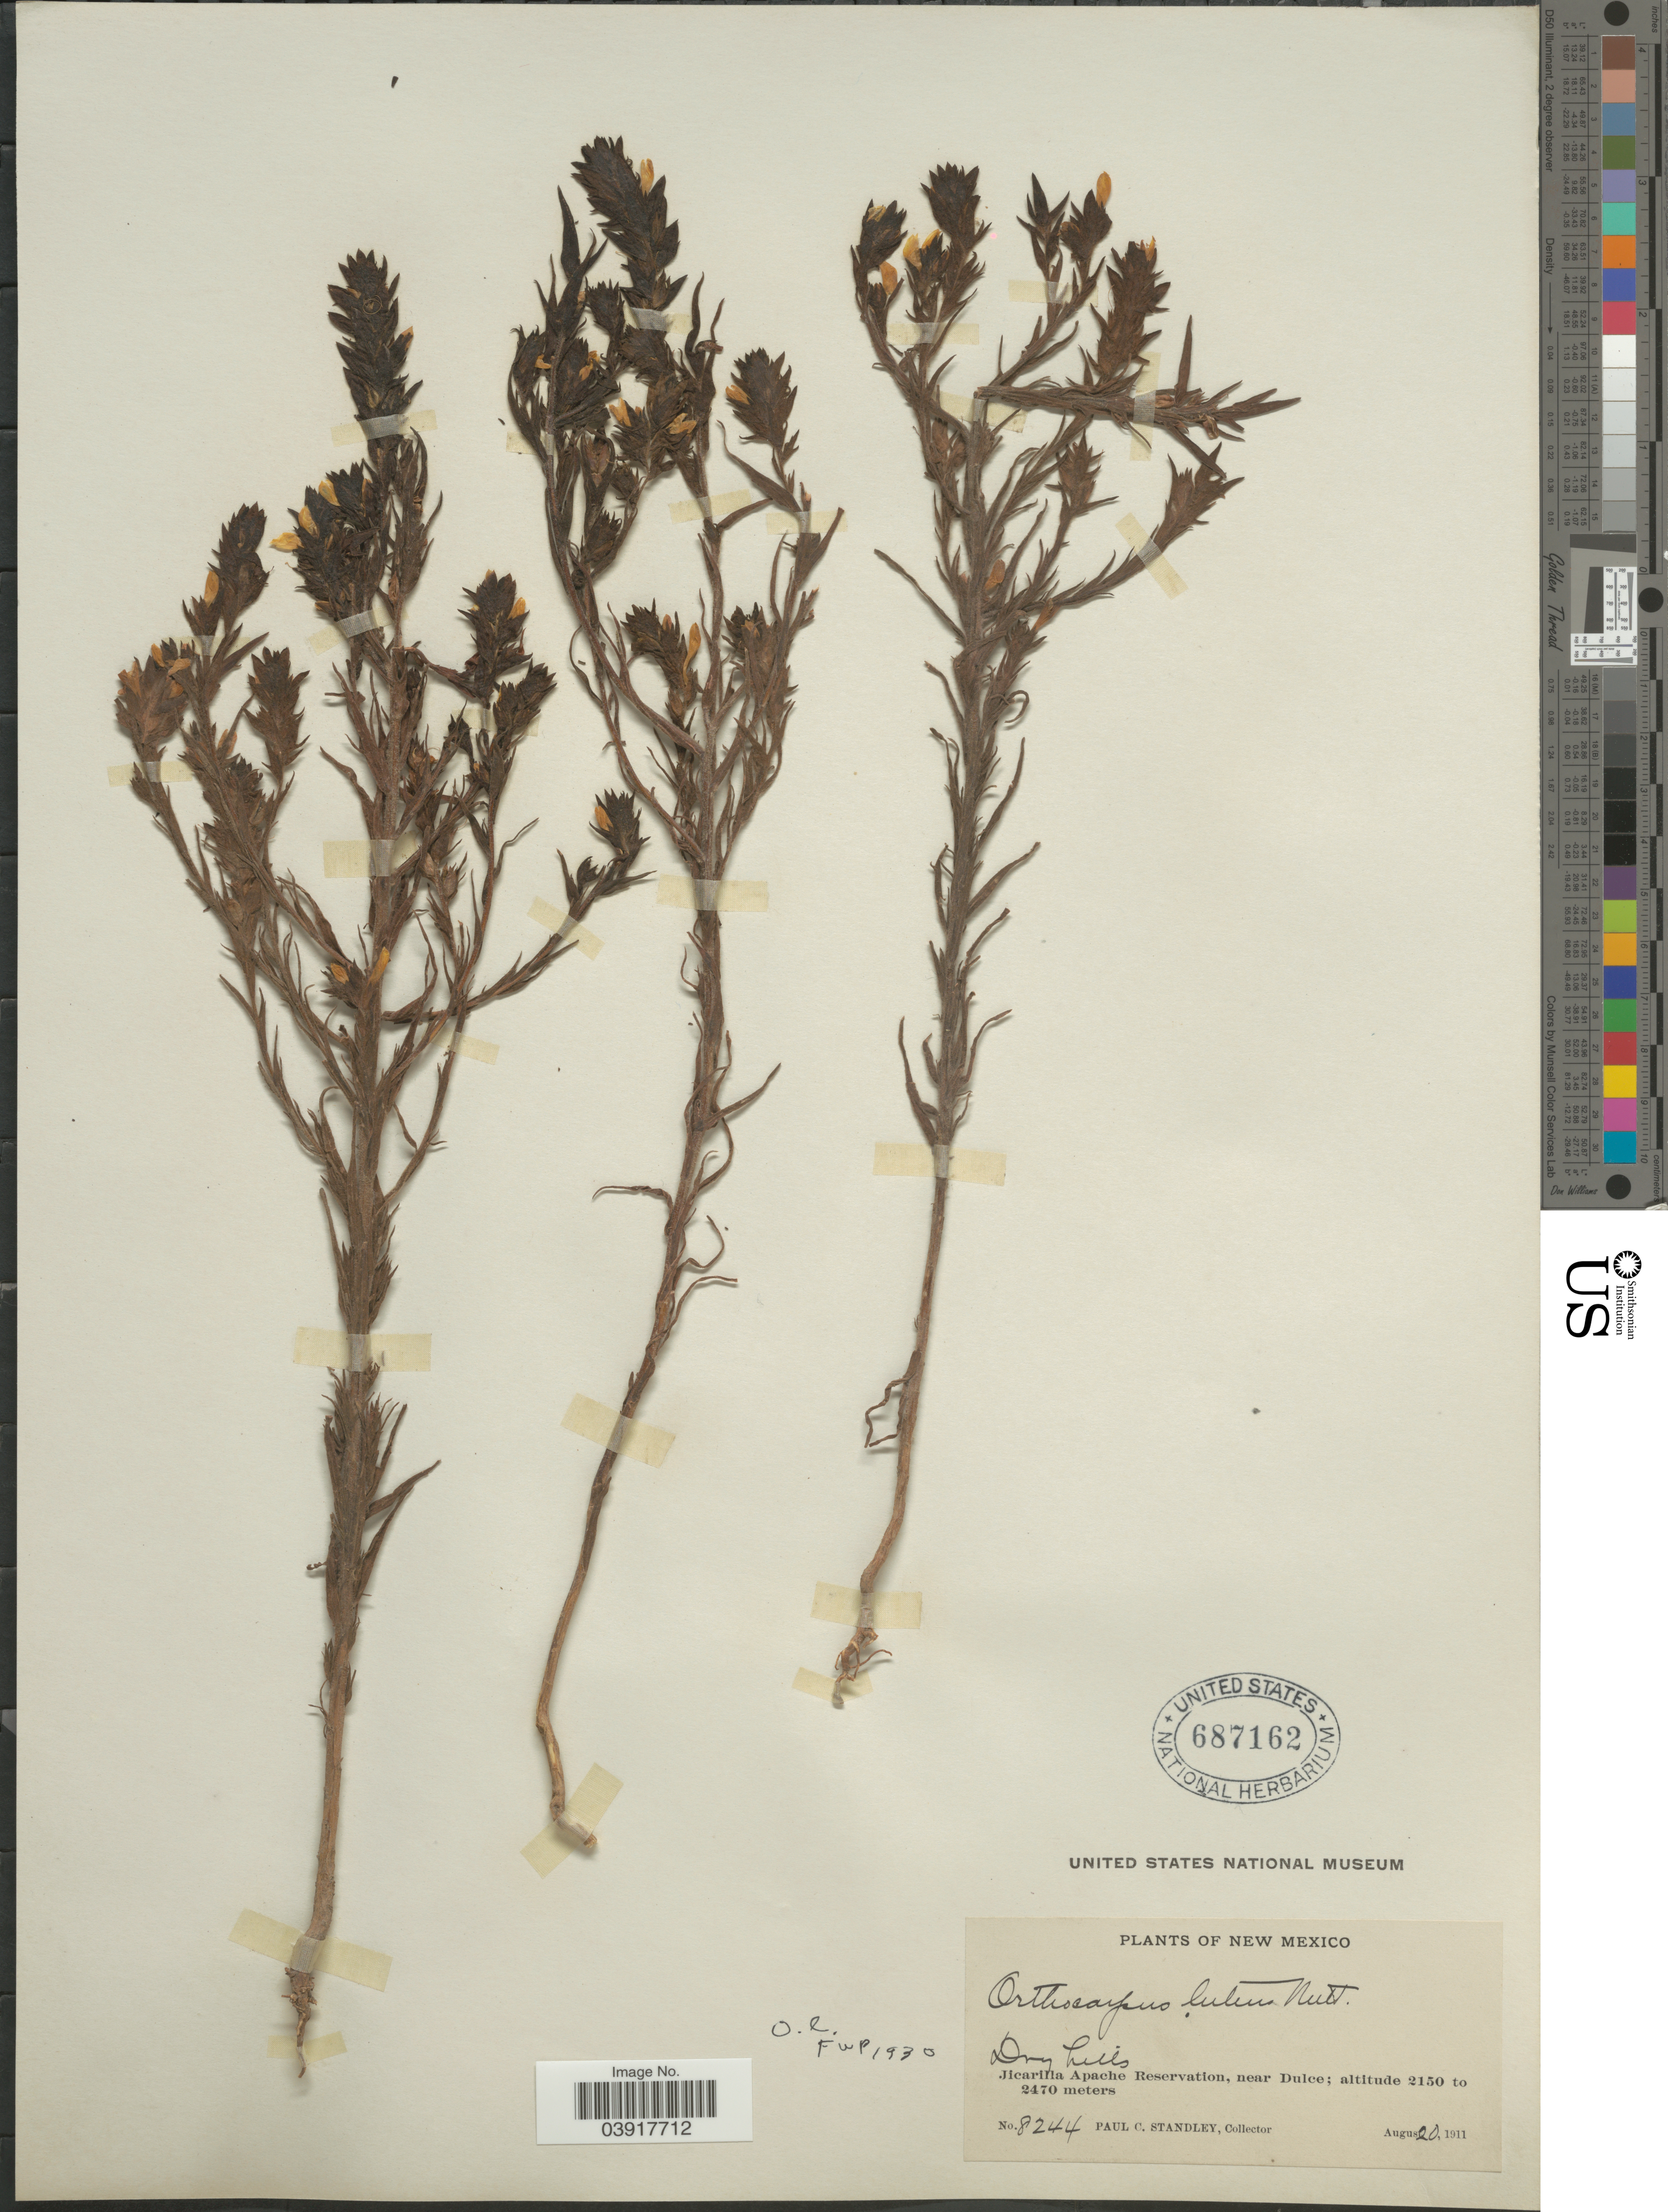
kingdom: Plantae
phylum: Tracheophyta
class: Magnoliopsida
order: Lamiales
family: Orobanchaceae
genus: Orthocarpus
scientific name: Orthocarpus luteus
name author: Nutt.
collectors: P. C. Standley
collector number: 8244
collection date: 1911-08-20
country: United States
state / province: New Mexico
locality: Jicarilla Apache Reservation, near Dulce.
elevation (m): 2150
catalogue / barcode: US 687162